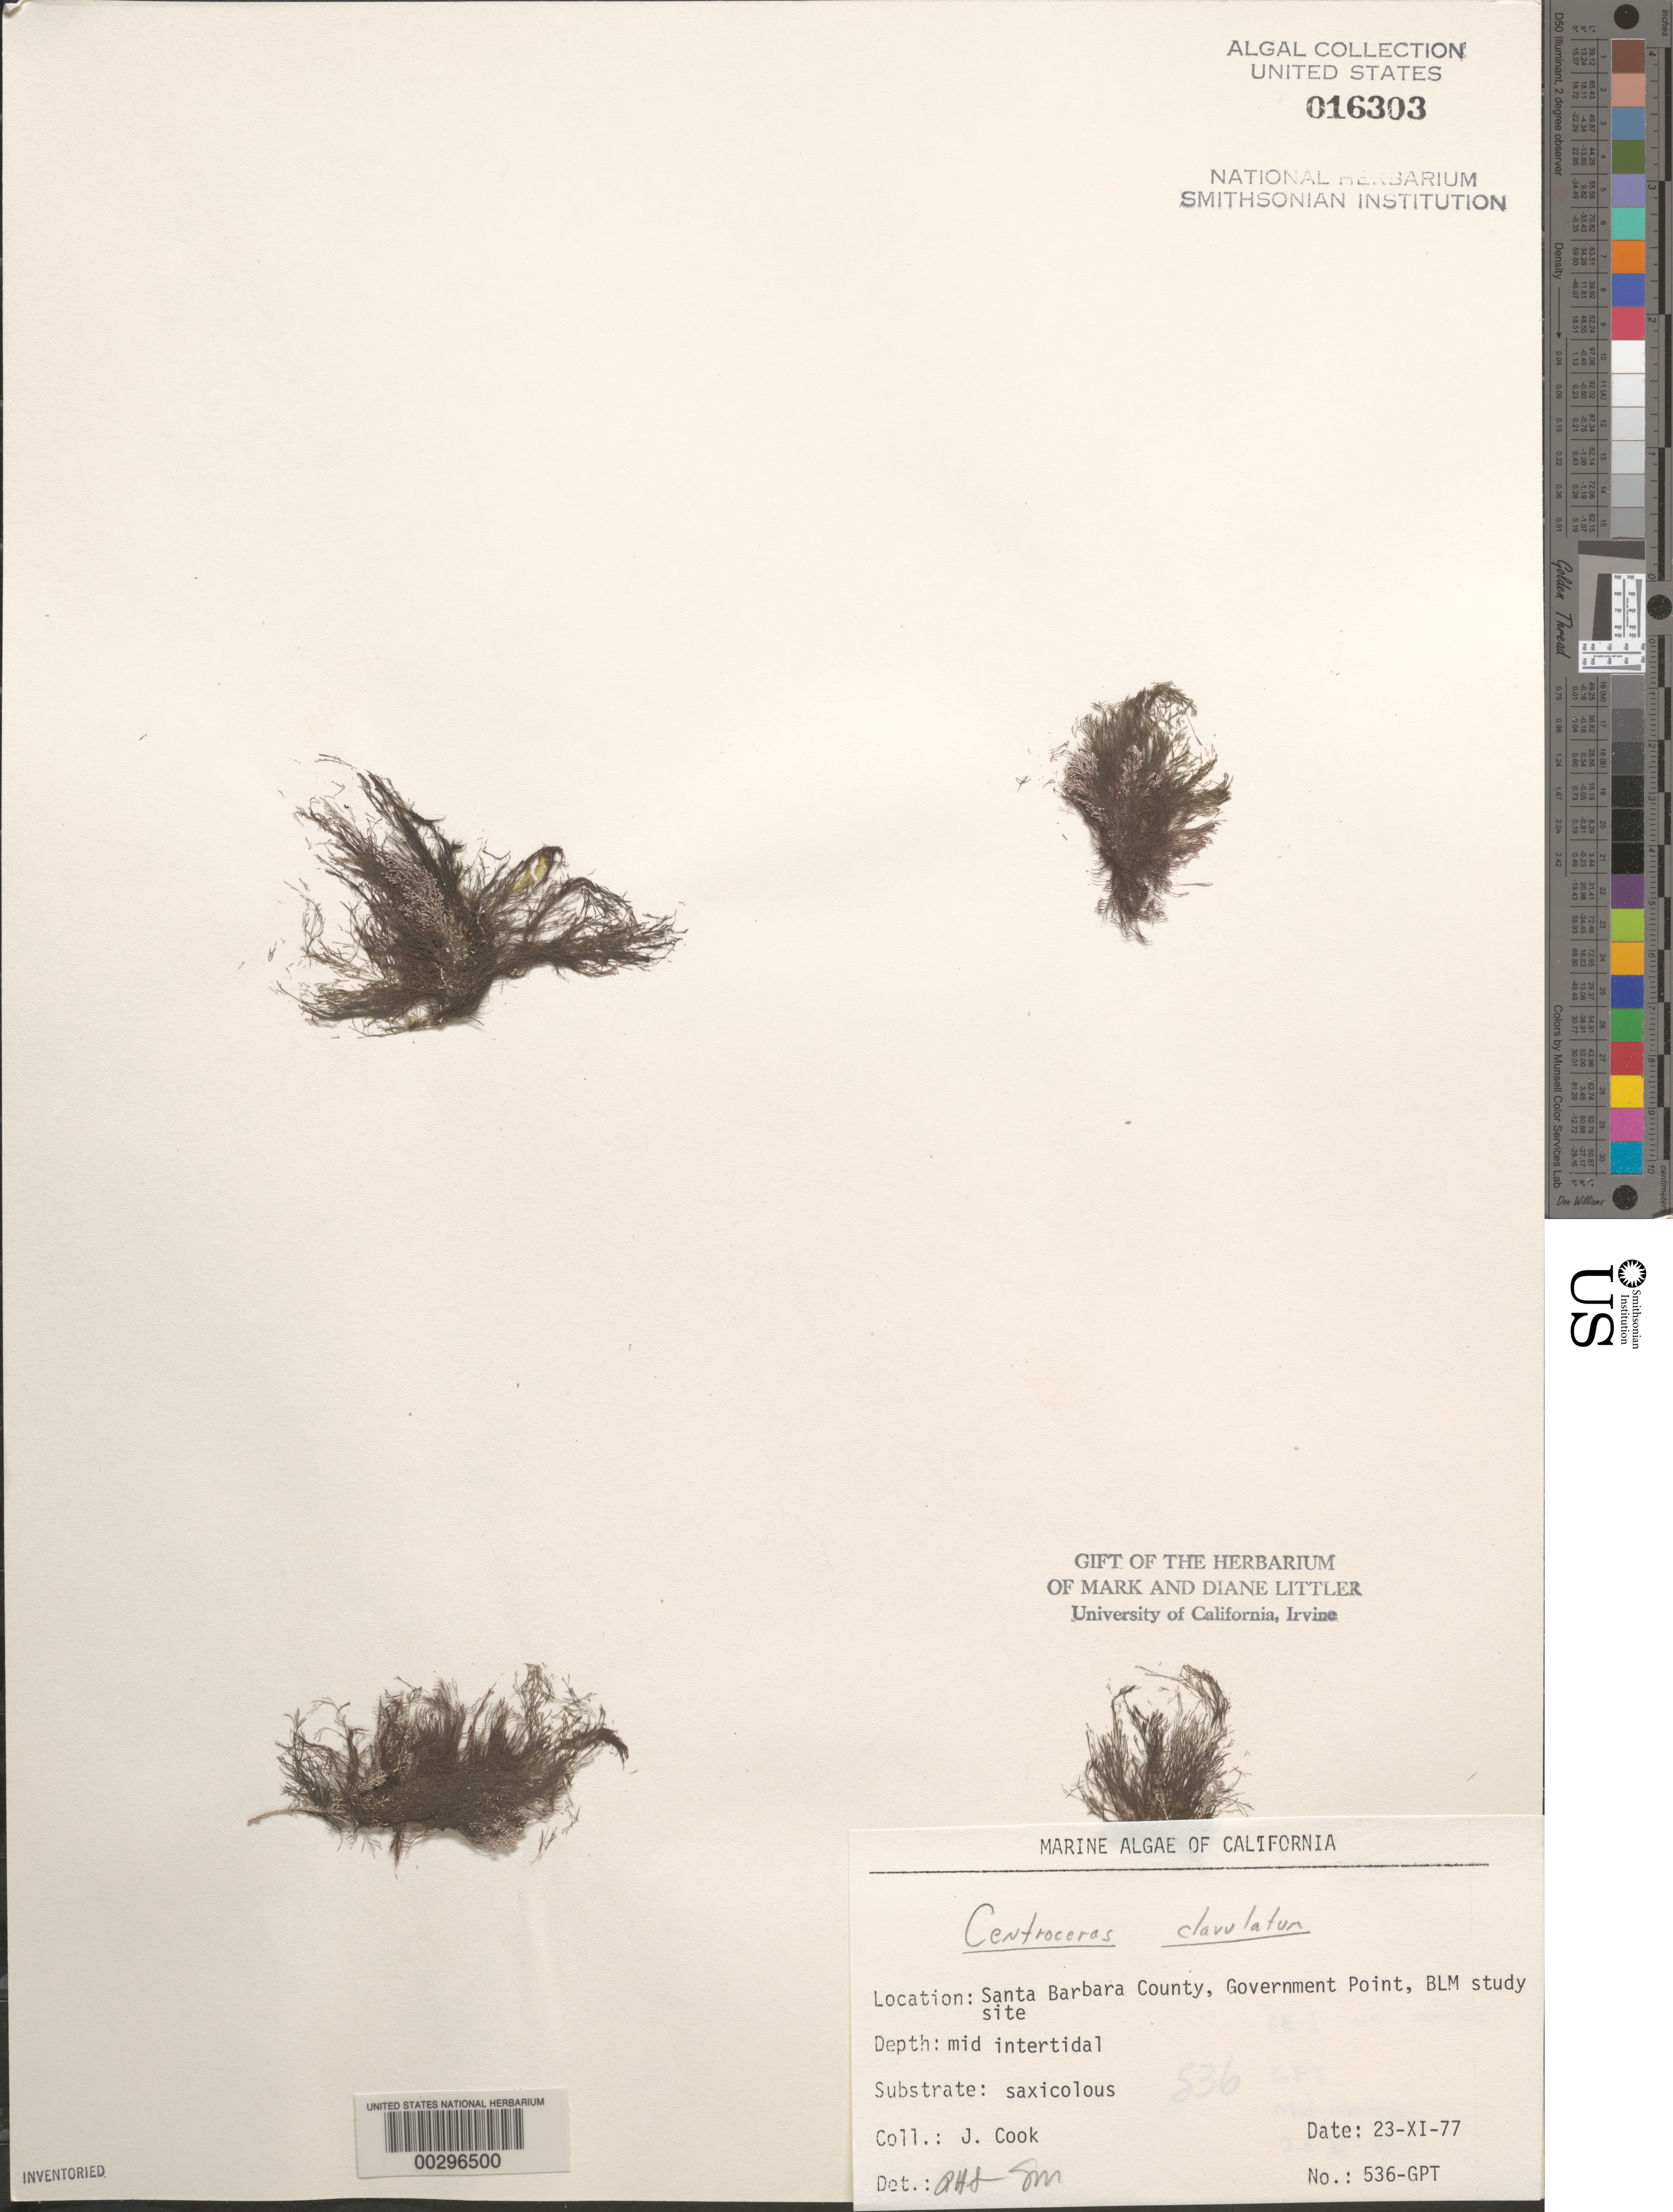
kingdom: Plantae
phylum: Rhodophyta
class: Florideophyceae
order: Ceramiales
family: Ceramiaceae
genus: Centroceras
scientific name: Centroceras clavulatum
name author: (C. Agardh) Mont.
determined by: Sims, Robert H.; Murray, S. N.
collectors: J. Cook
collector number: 536-gpt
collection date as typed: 23 Nov 1977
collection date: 1977-11-23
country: United States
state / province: California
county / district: Santa Barbara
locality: Government Point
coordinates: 34 26'31"N, 120 24'06"W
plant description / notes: BLM-SOCALBIGHT Rocky Intertidal Survey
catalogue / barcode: US 16303